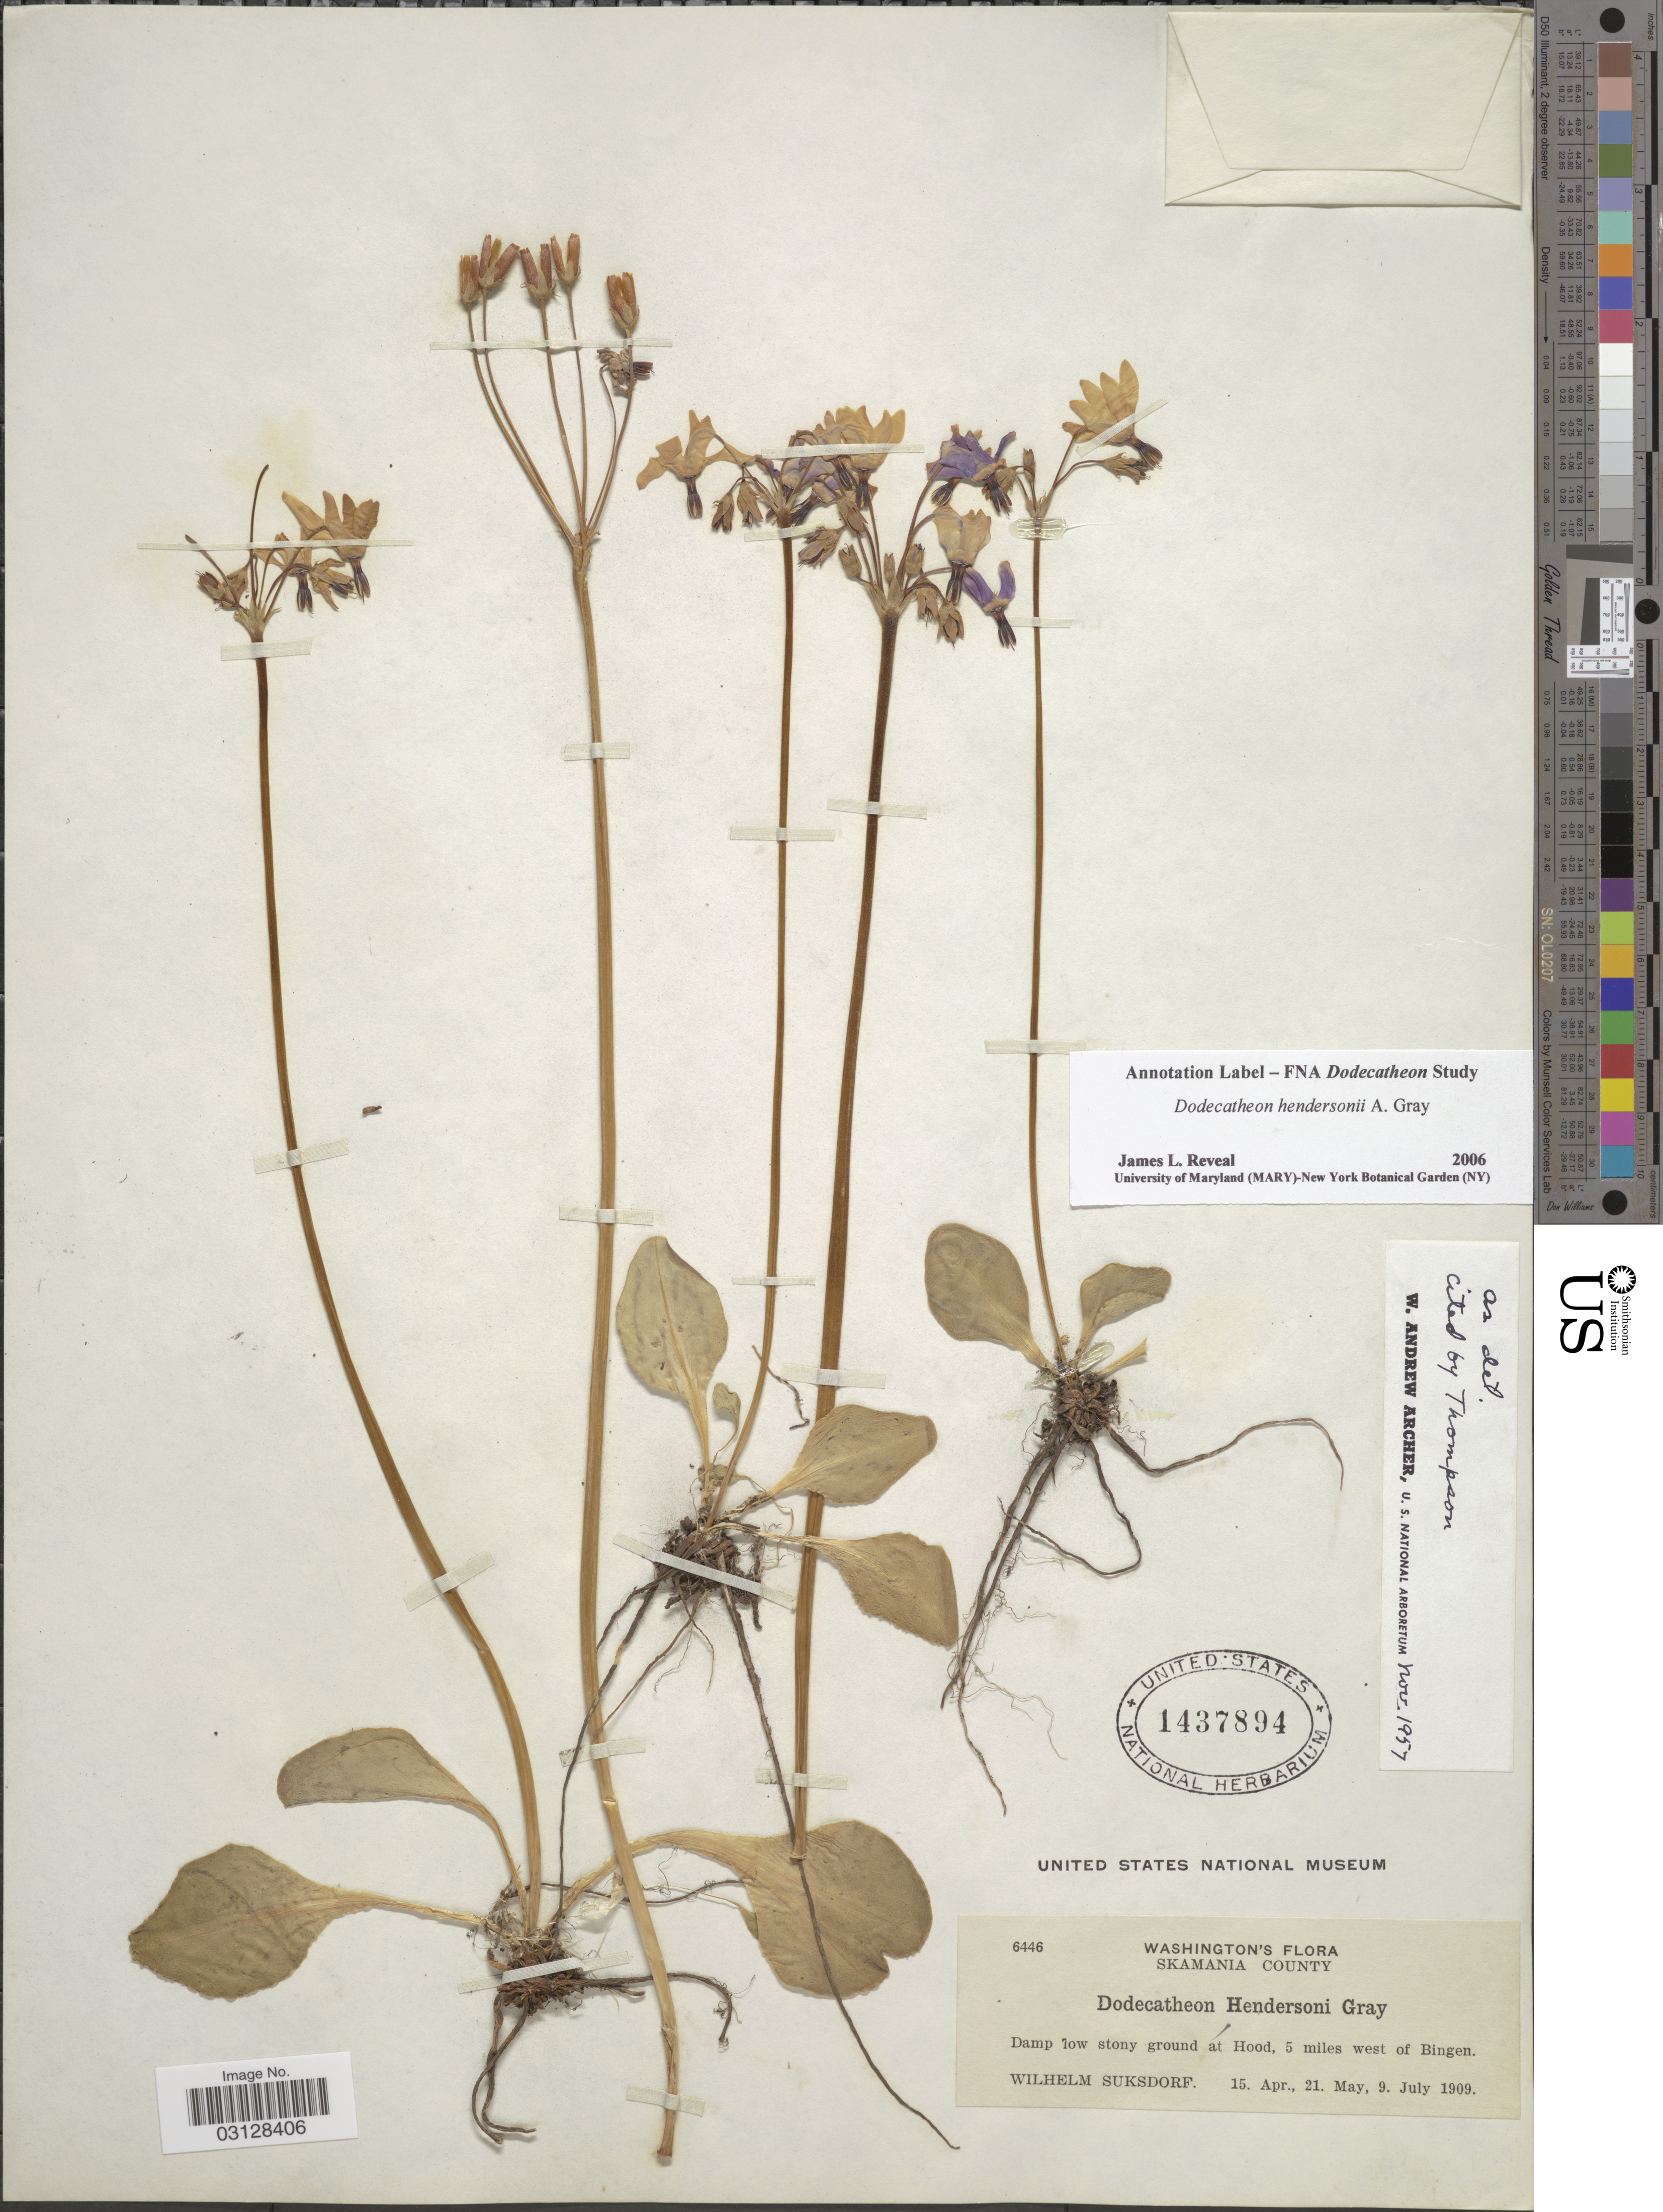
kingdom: Plantae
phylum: Tracheophyta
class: Magnoliopsida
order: Ericales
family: Primulaceae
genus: Dodecatheon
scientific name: Dodecatheon hendersonii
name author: A. Gray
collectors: W. N. Suksdorf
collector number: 6446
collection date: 1909-04-15/1909-07-09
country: United States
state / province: Washington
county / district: Skamania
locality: Skamania County. Damp low stony ground at Hood, 5 miles west of Bingen.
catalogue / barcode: US 1437894